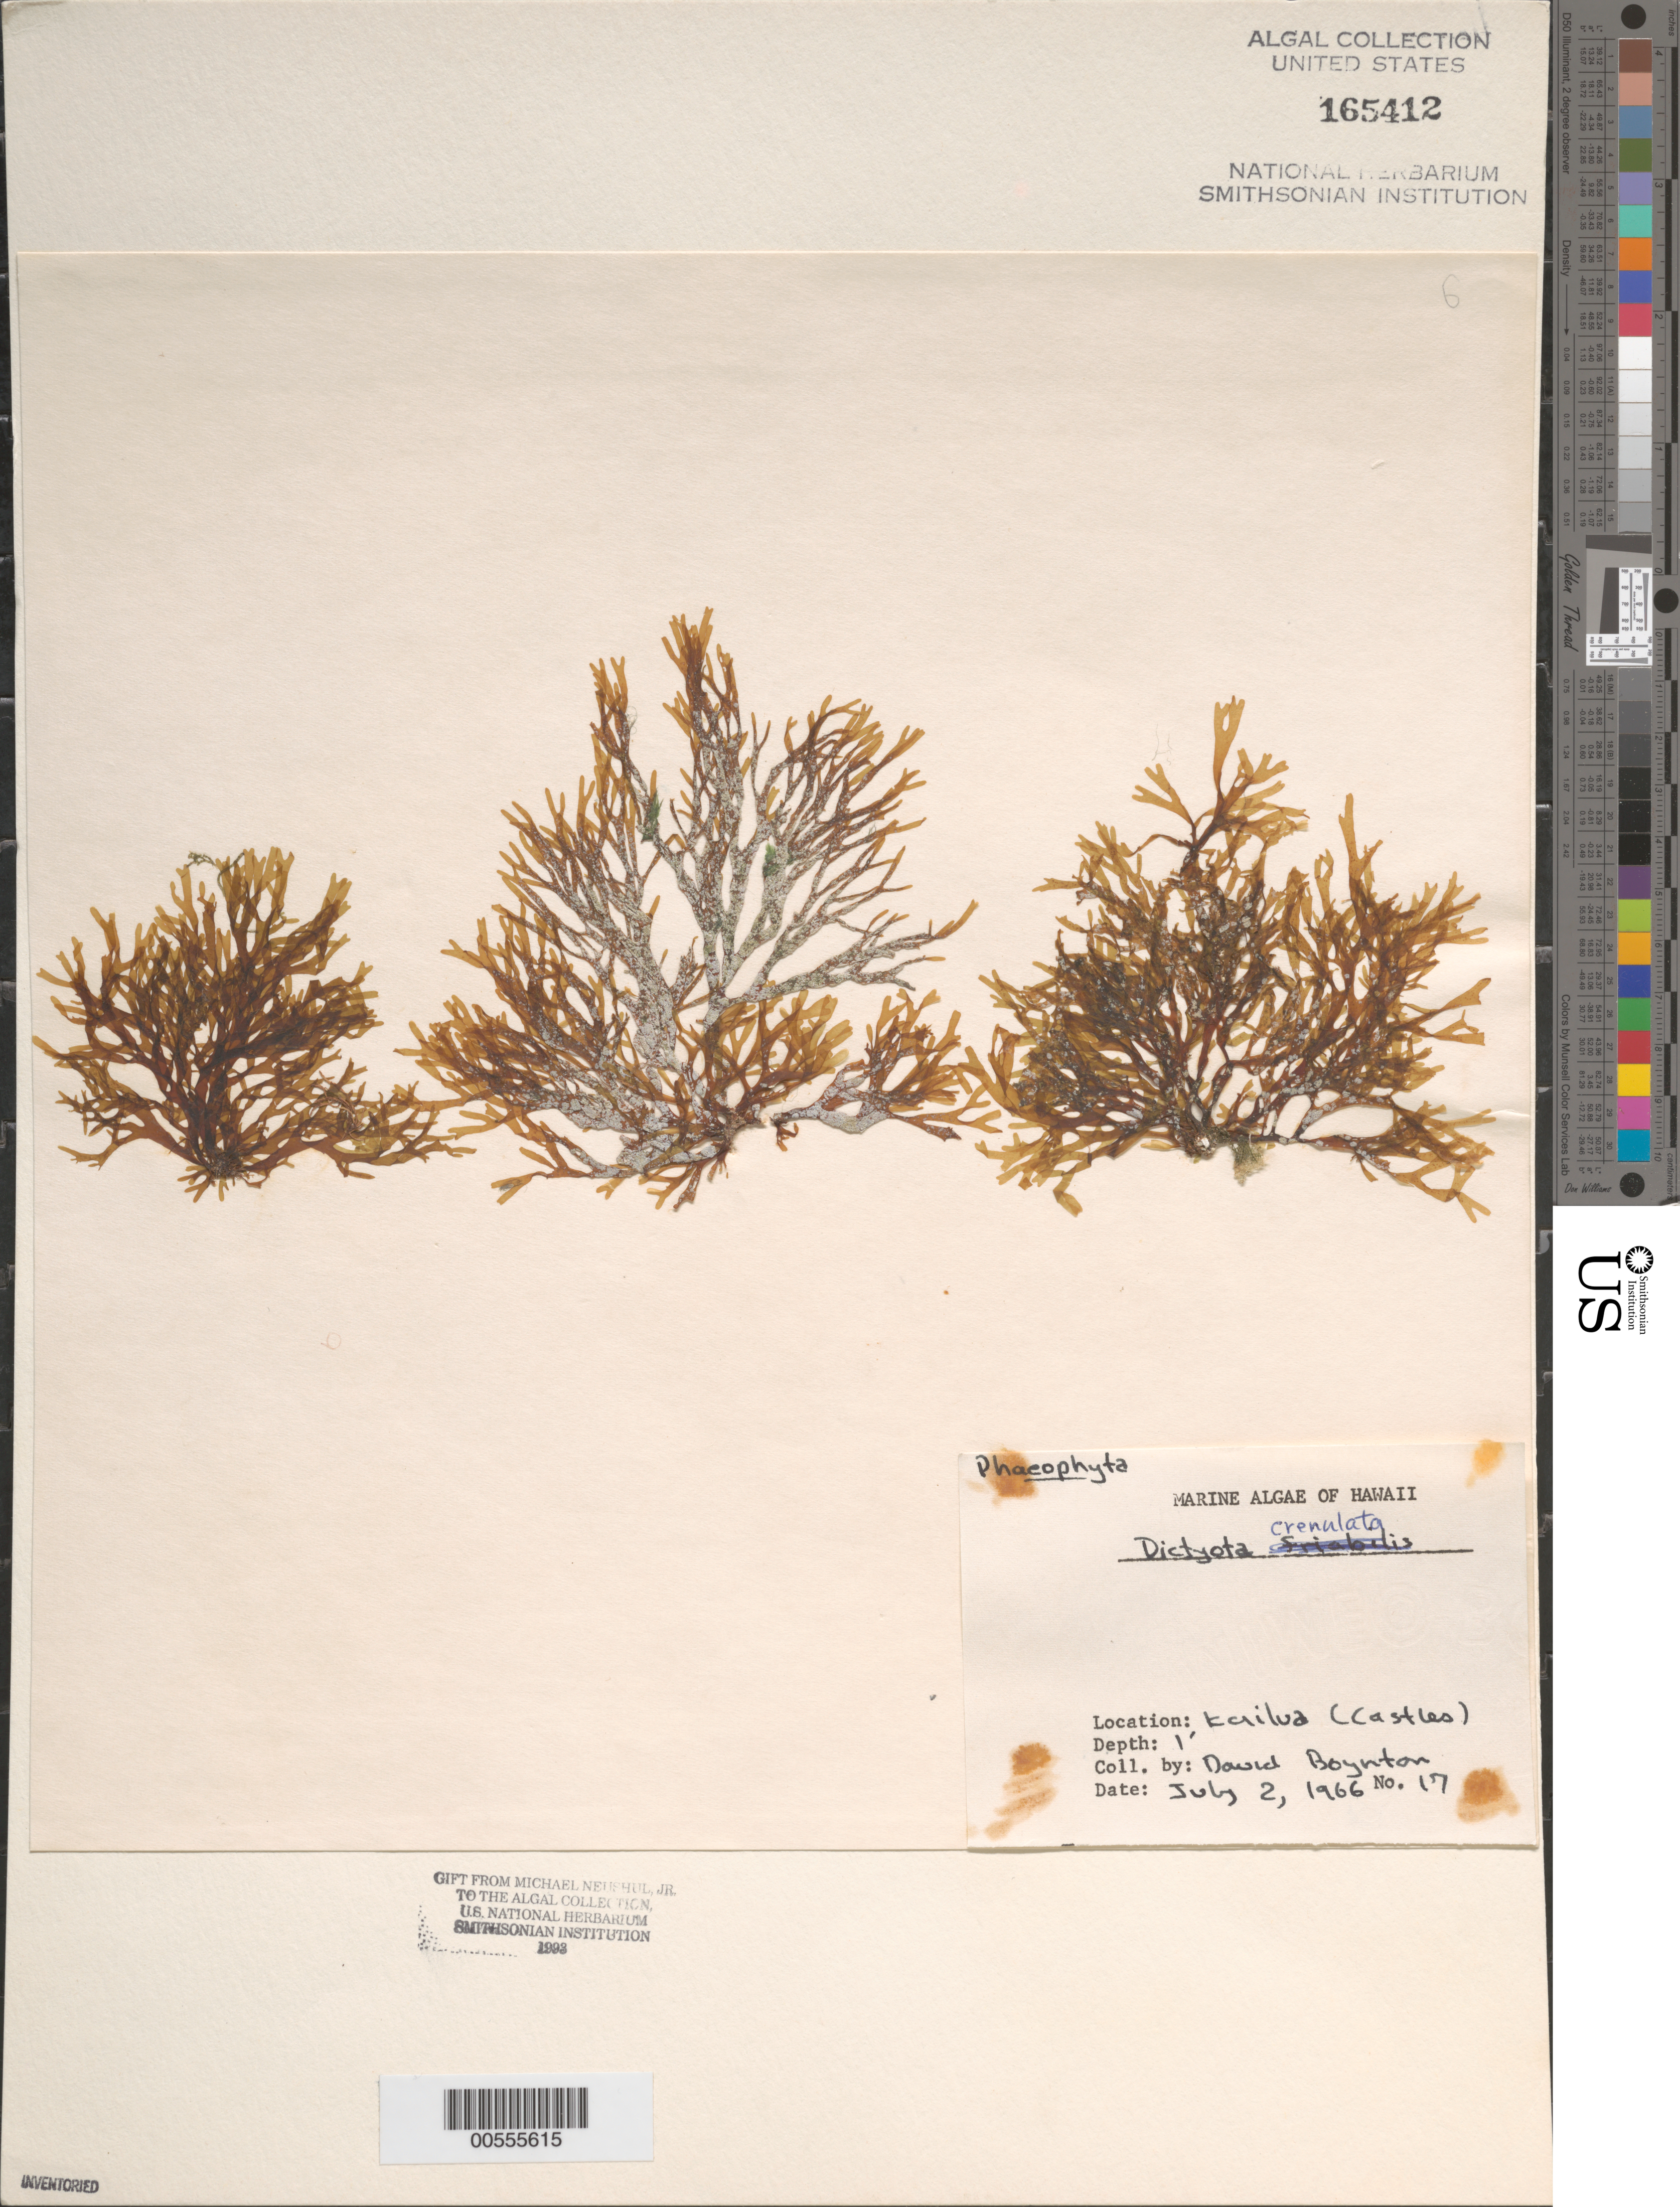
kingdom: Chromista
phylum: Ochrophyta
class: Phaeophyceae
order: Dictyotales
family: Dictyotaceae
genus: Dictyota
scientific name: Dictyota crenulata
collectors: D. Boynton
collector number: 17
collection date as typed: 02 Jul 1966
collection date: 1966-07-02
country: United States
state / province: Hawaii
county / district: Honolulu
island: Oahu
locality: Kailua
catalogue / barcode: US 165412